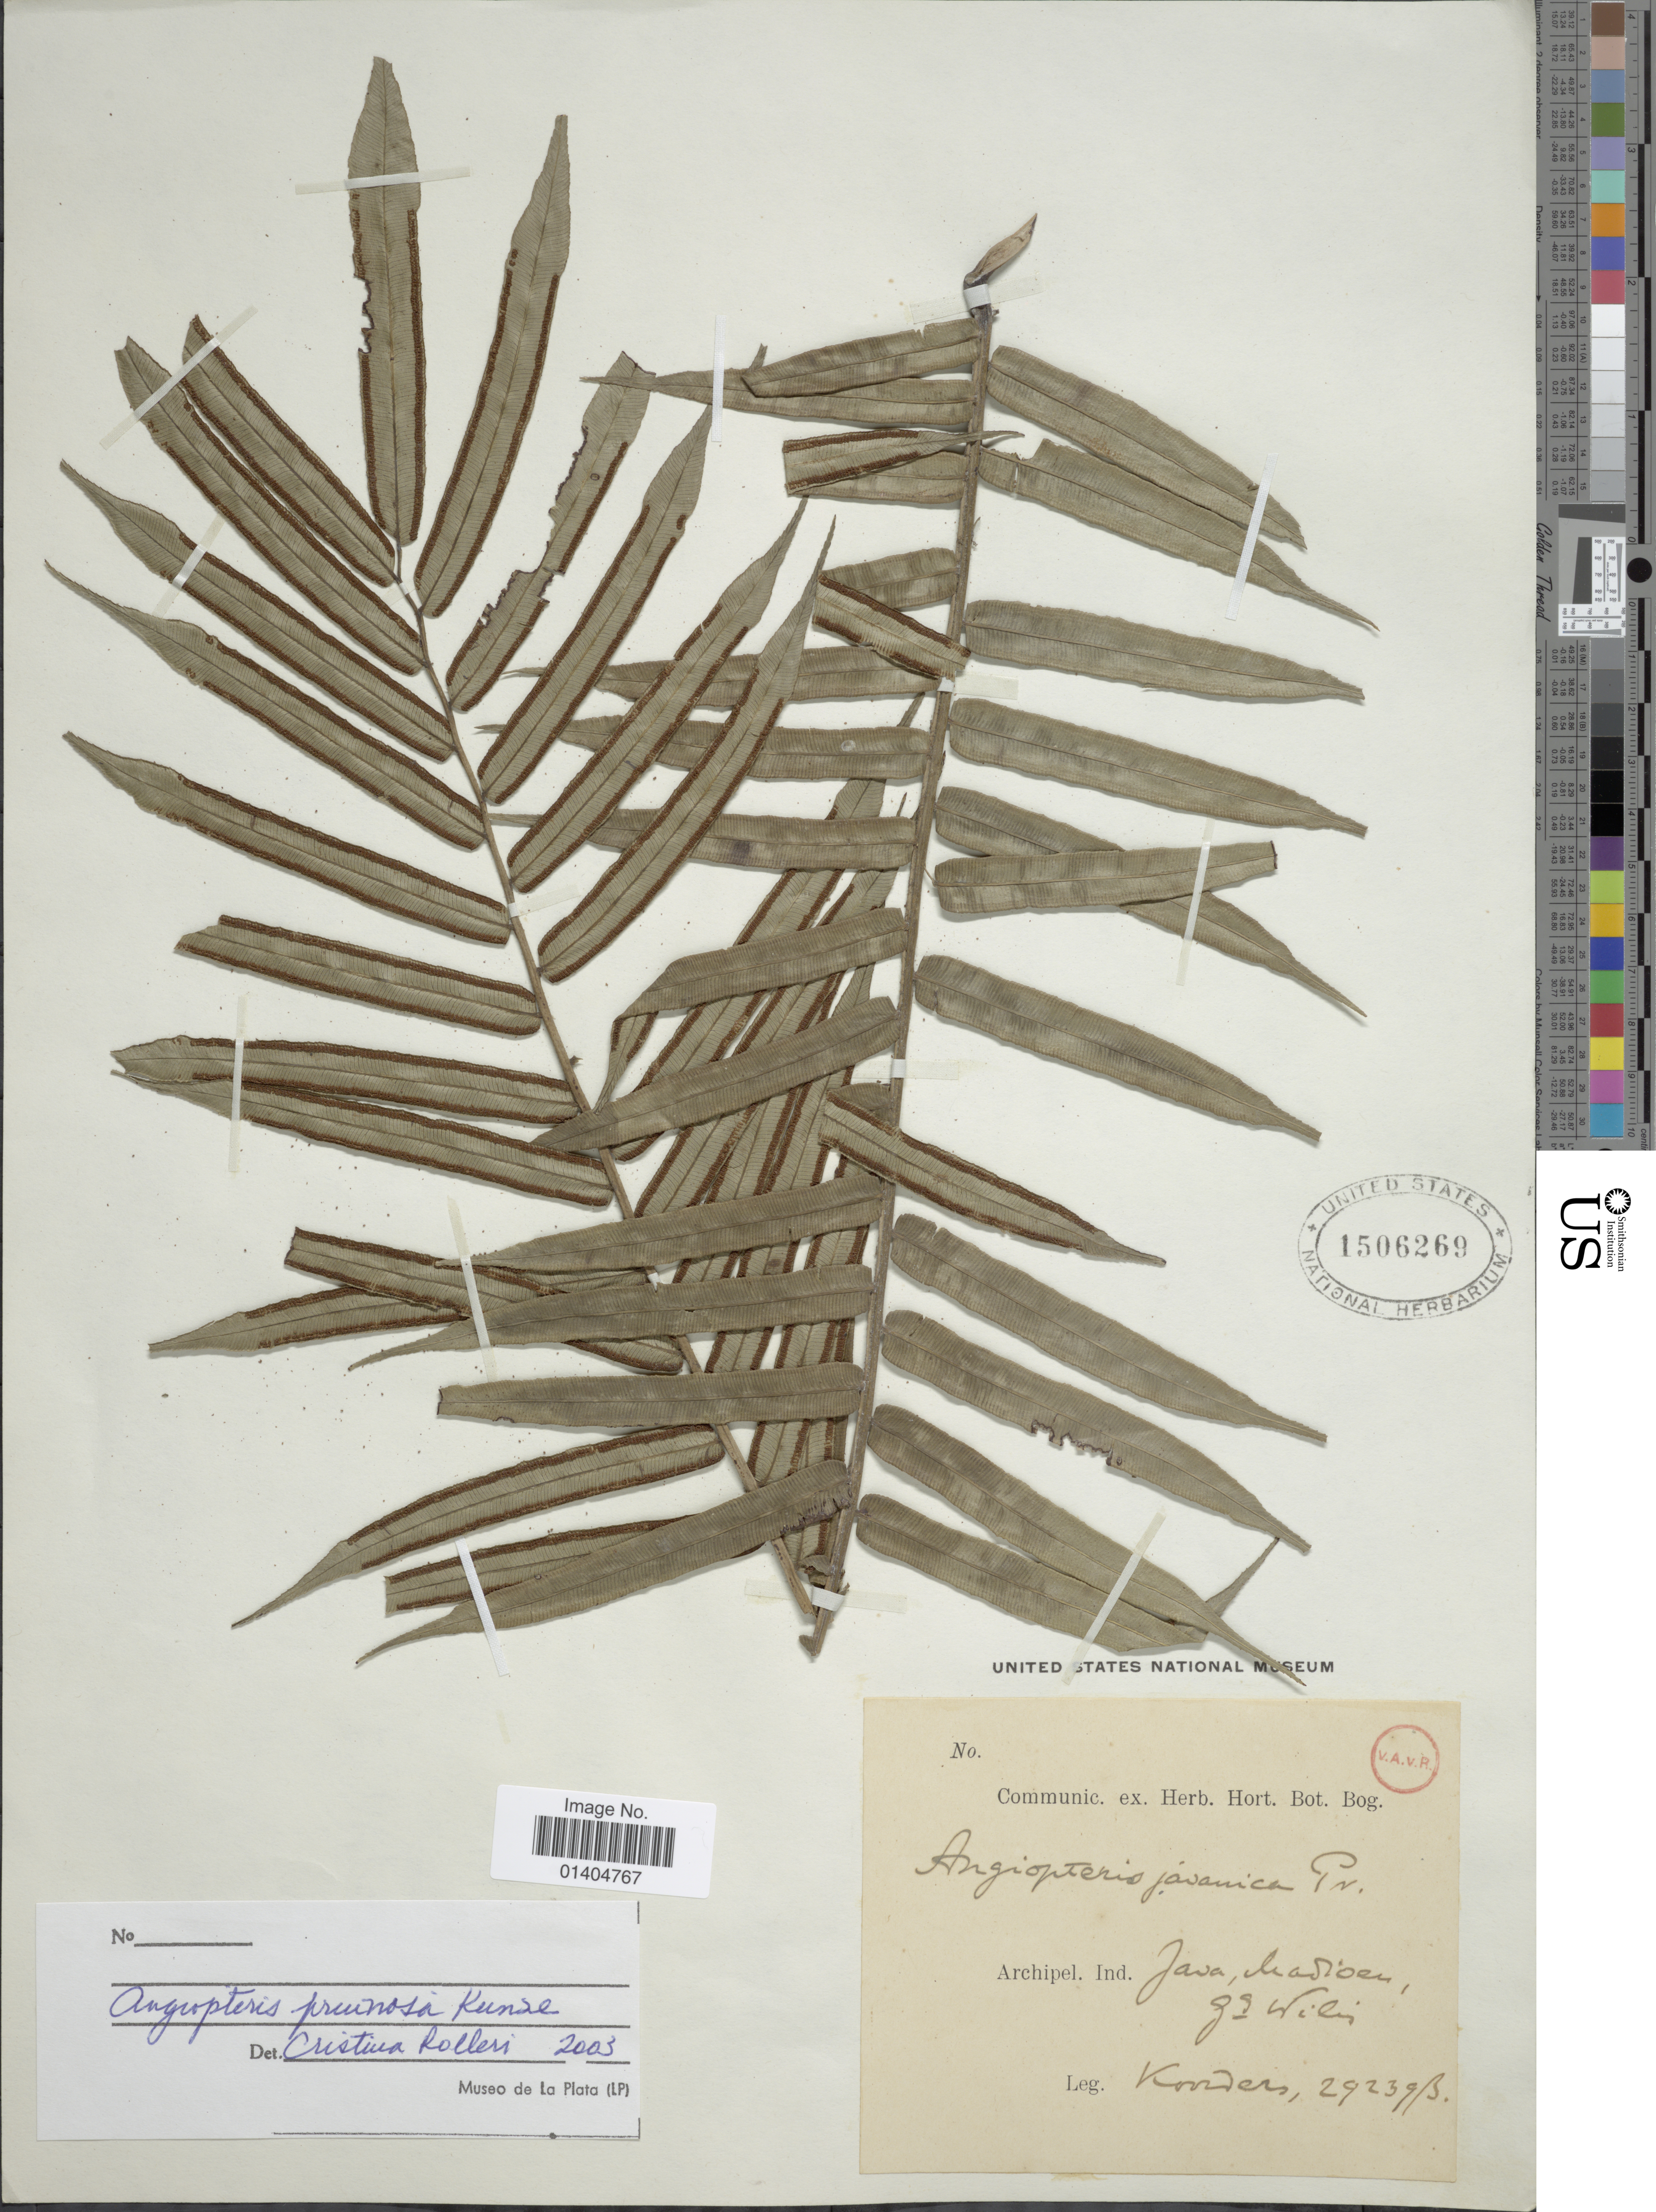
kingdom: Plantae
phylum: Tracheophyta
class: Polypodiopsida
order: Marattiales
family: Marattiaceae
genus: Angiopteris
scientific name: Angiopteris pruinosa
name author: Kunze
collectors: Koorders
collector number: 29239B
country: Indonesia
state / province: Java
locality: Archipel. Ind. Java, Madioen, gs Wilis [interpreted]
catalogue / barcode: US 1506269